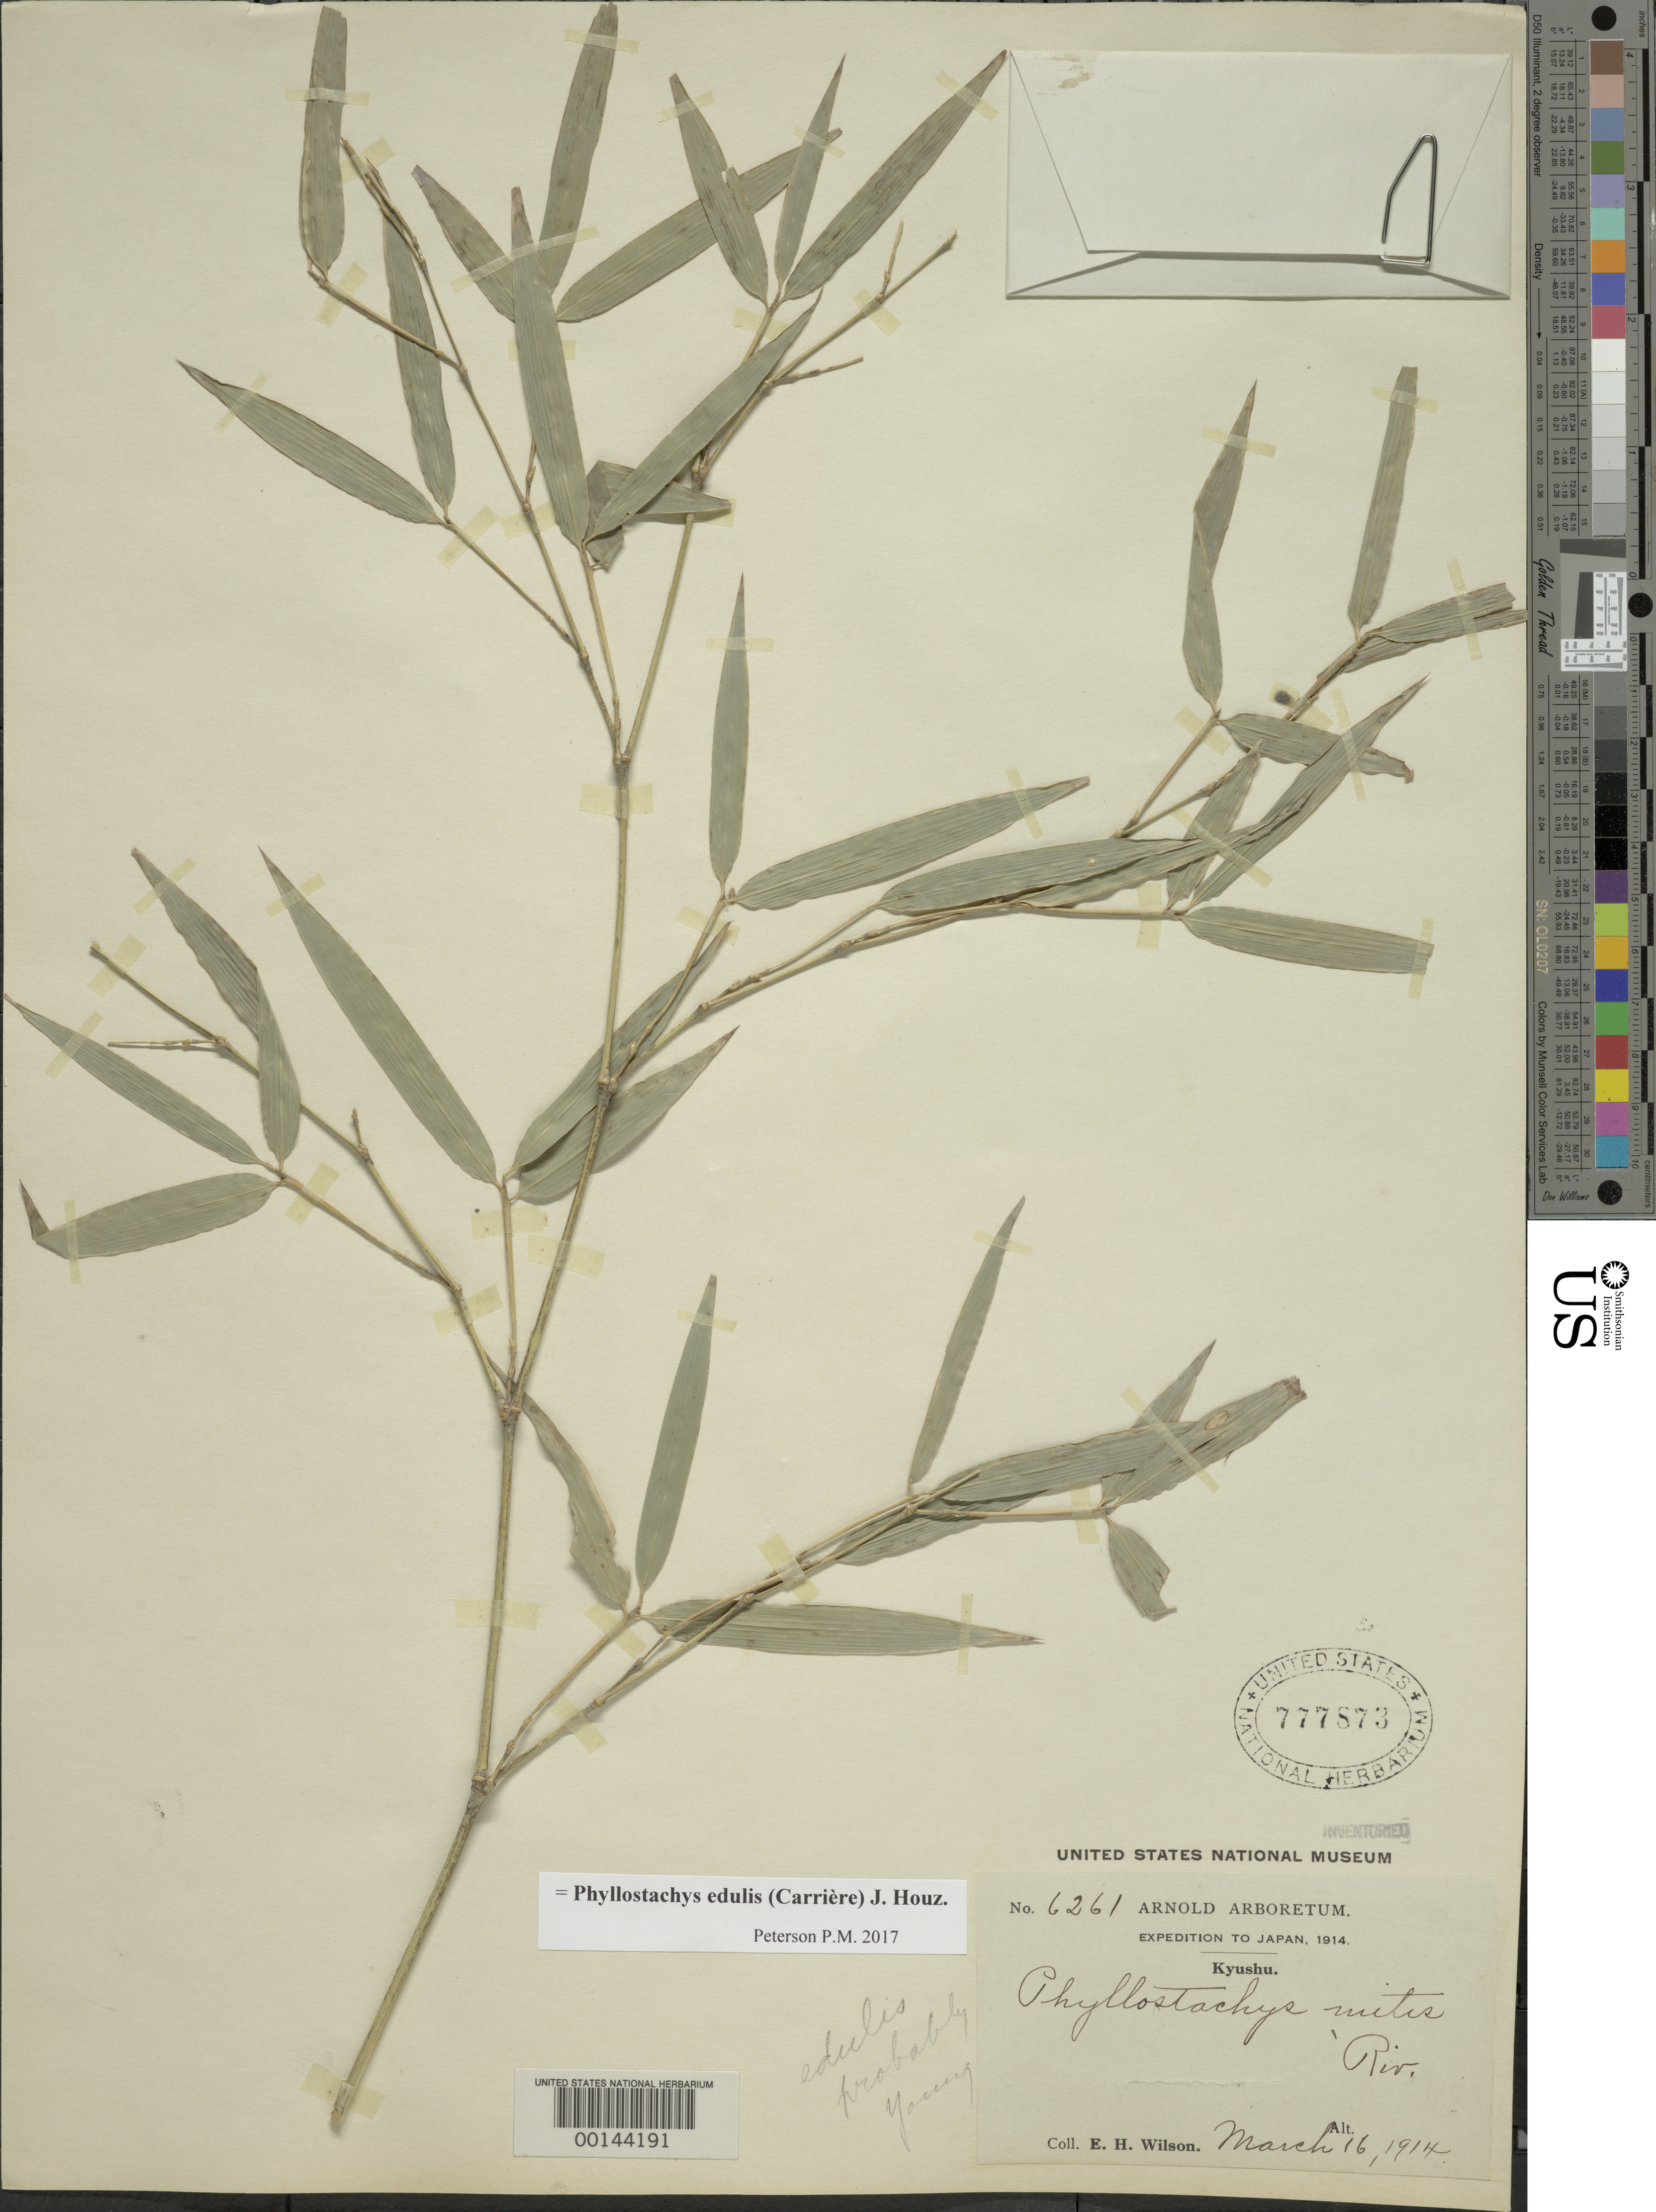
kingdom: Plantae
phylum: Tracheophyta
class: Liliopsida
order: Poales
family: Poaceae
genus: Phyllostachys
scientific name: Phyllostachys edulis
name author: (Carrière) J. Houz.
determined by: Poaceae Reorganization Project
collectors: E. H. Wilson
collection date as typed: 16 Mar 1914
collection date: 1914-03-16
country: Japan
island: Kyushu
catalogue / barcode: US 777873